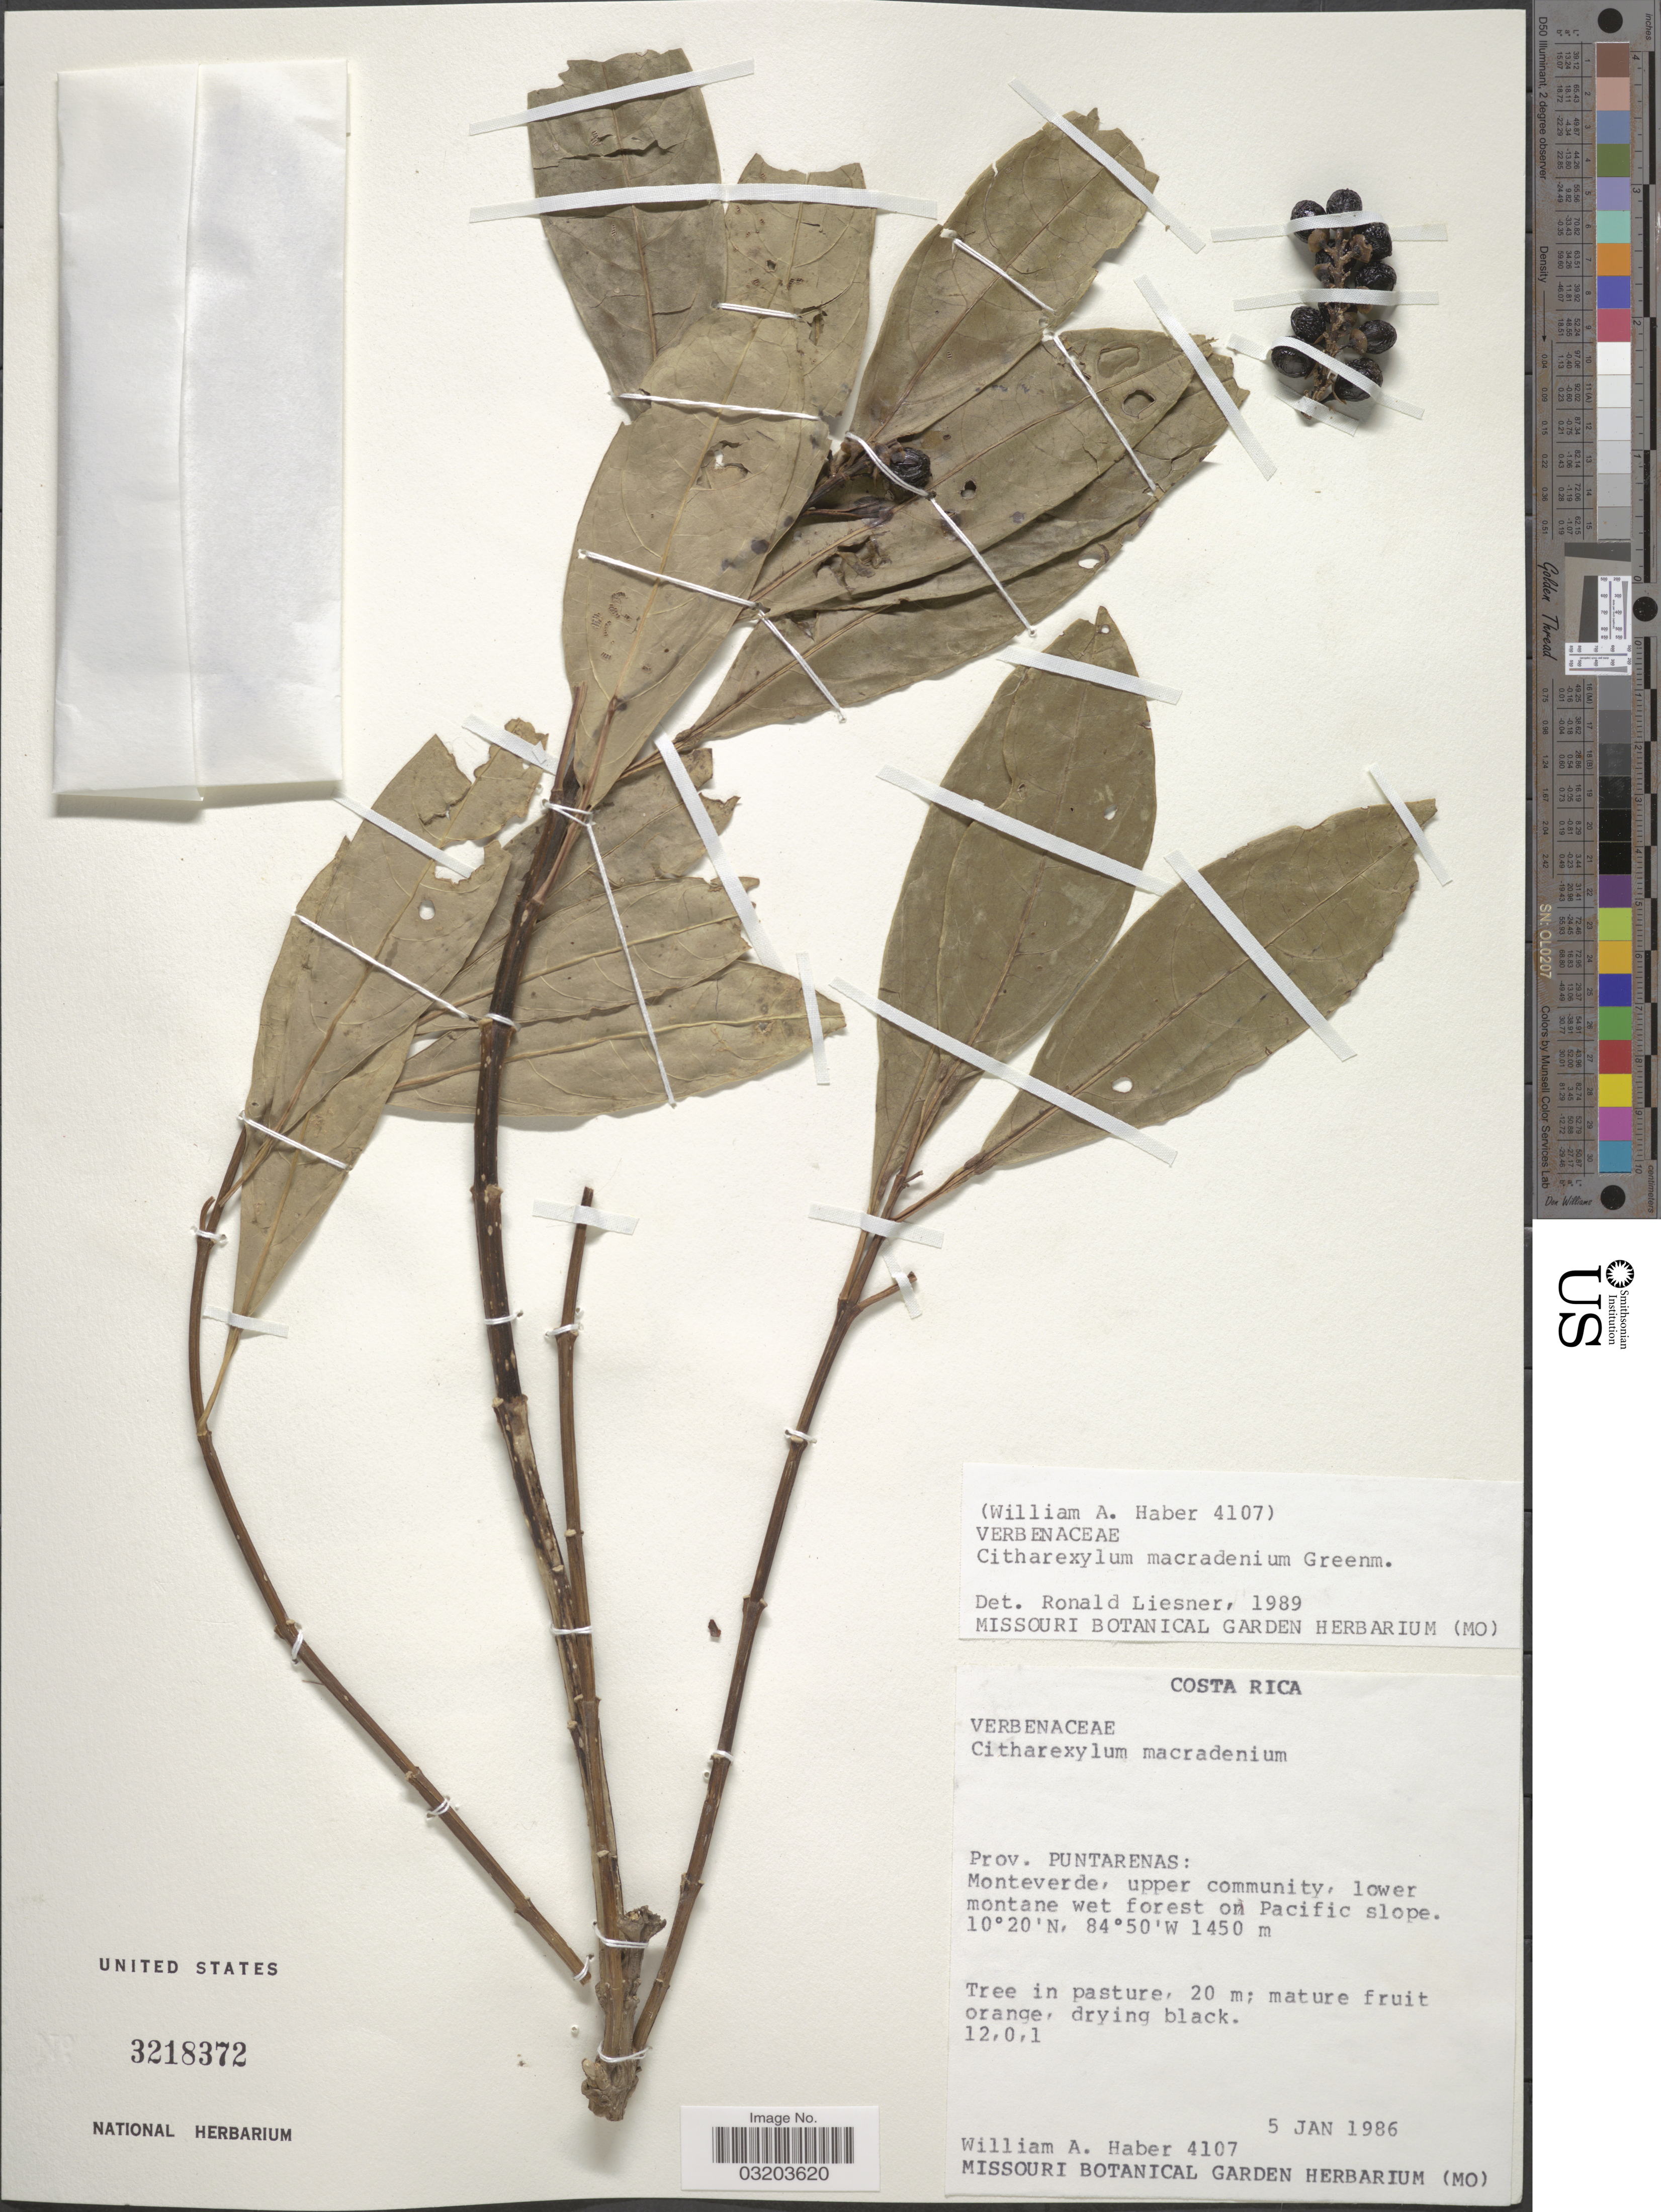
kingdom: Plantae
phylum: Tracheophyta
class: Magnoliopsida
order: Lamiales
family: Verbenaceae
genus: Citharexylum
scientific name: Citharexylum macradenium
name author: Greenm.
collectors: W. A. Haber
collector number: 4107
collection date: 1986-01-05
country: Costa Rica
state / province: Puntarenas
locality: Monteverde, upper community, lower montane wet forest on Pacific slope.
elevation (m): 1450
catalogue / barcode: US 3218372